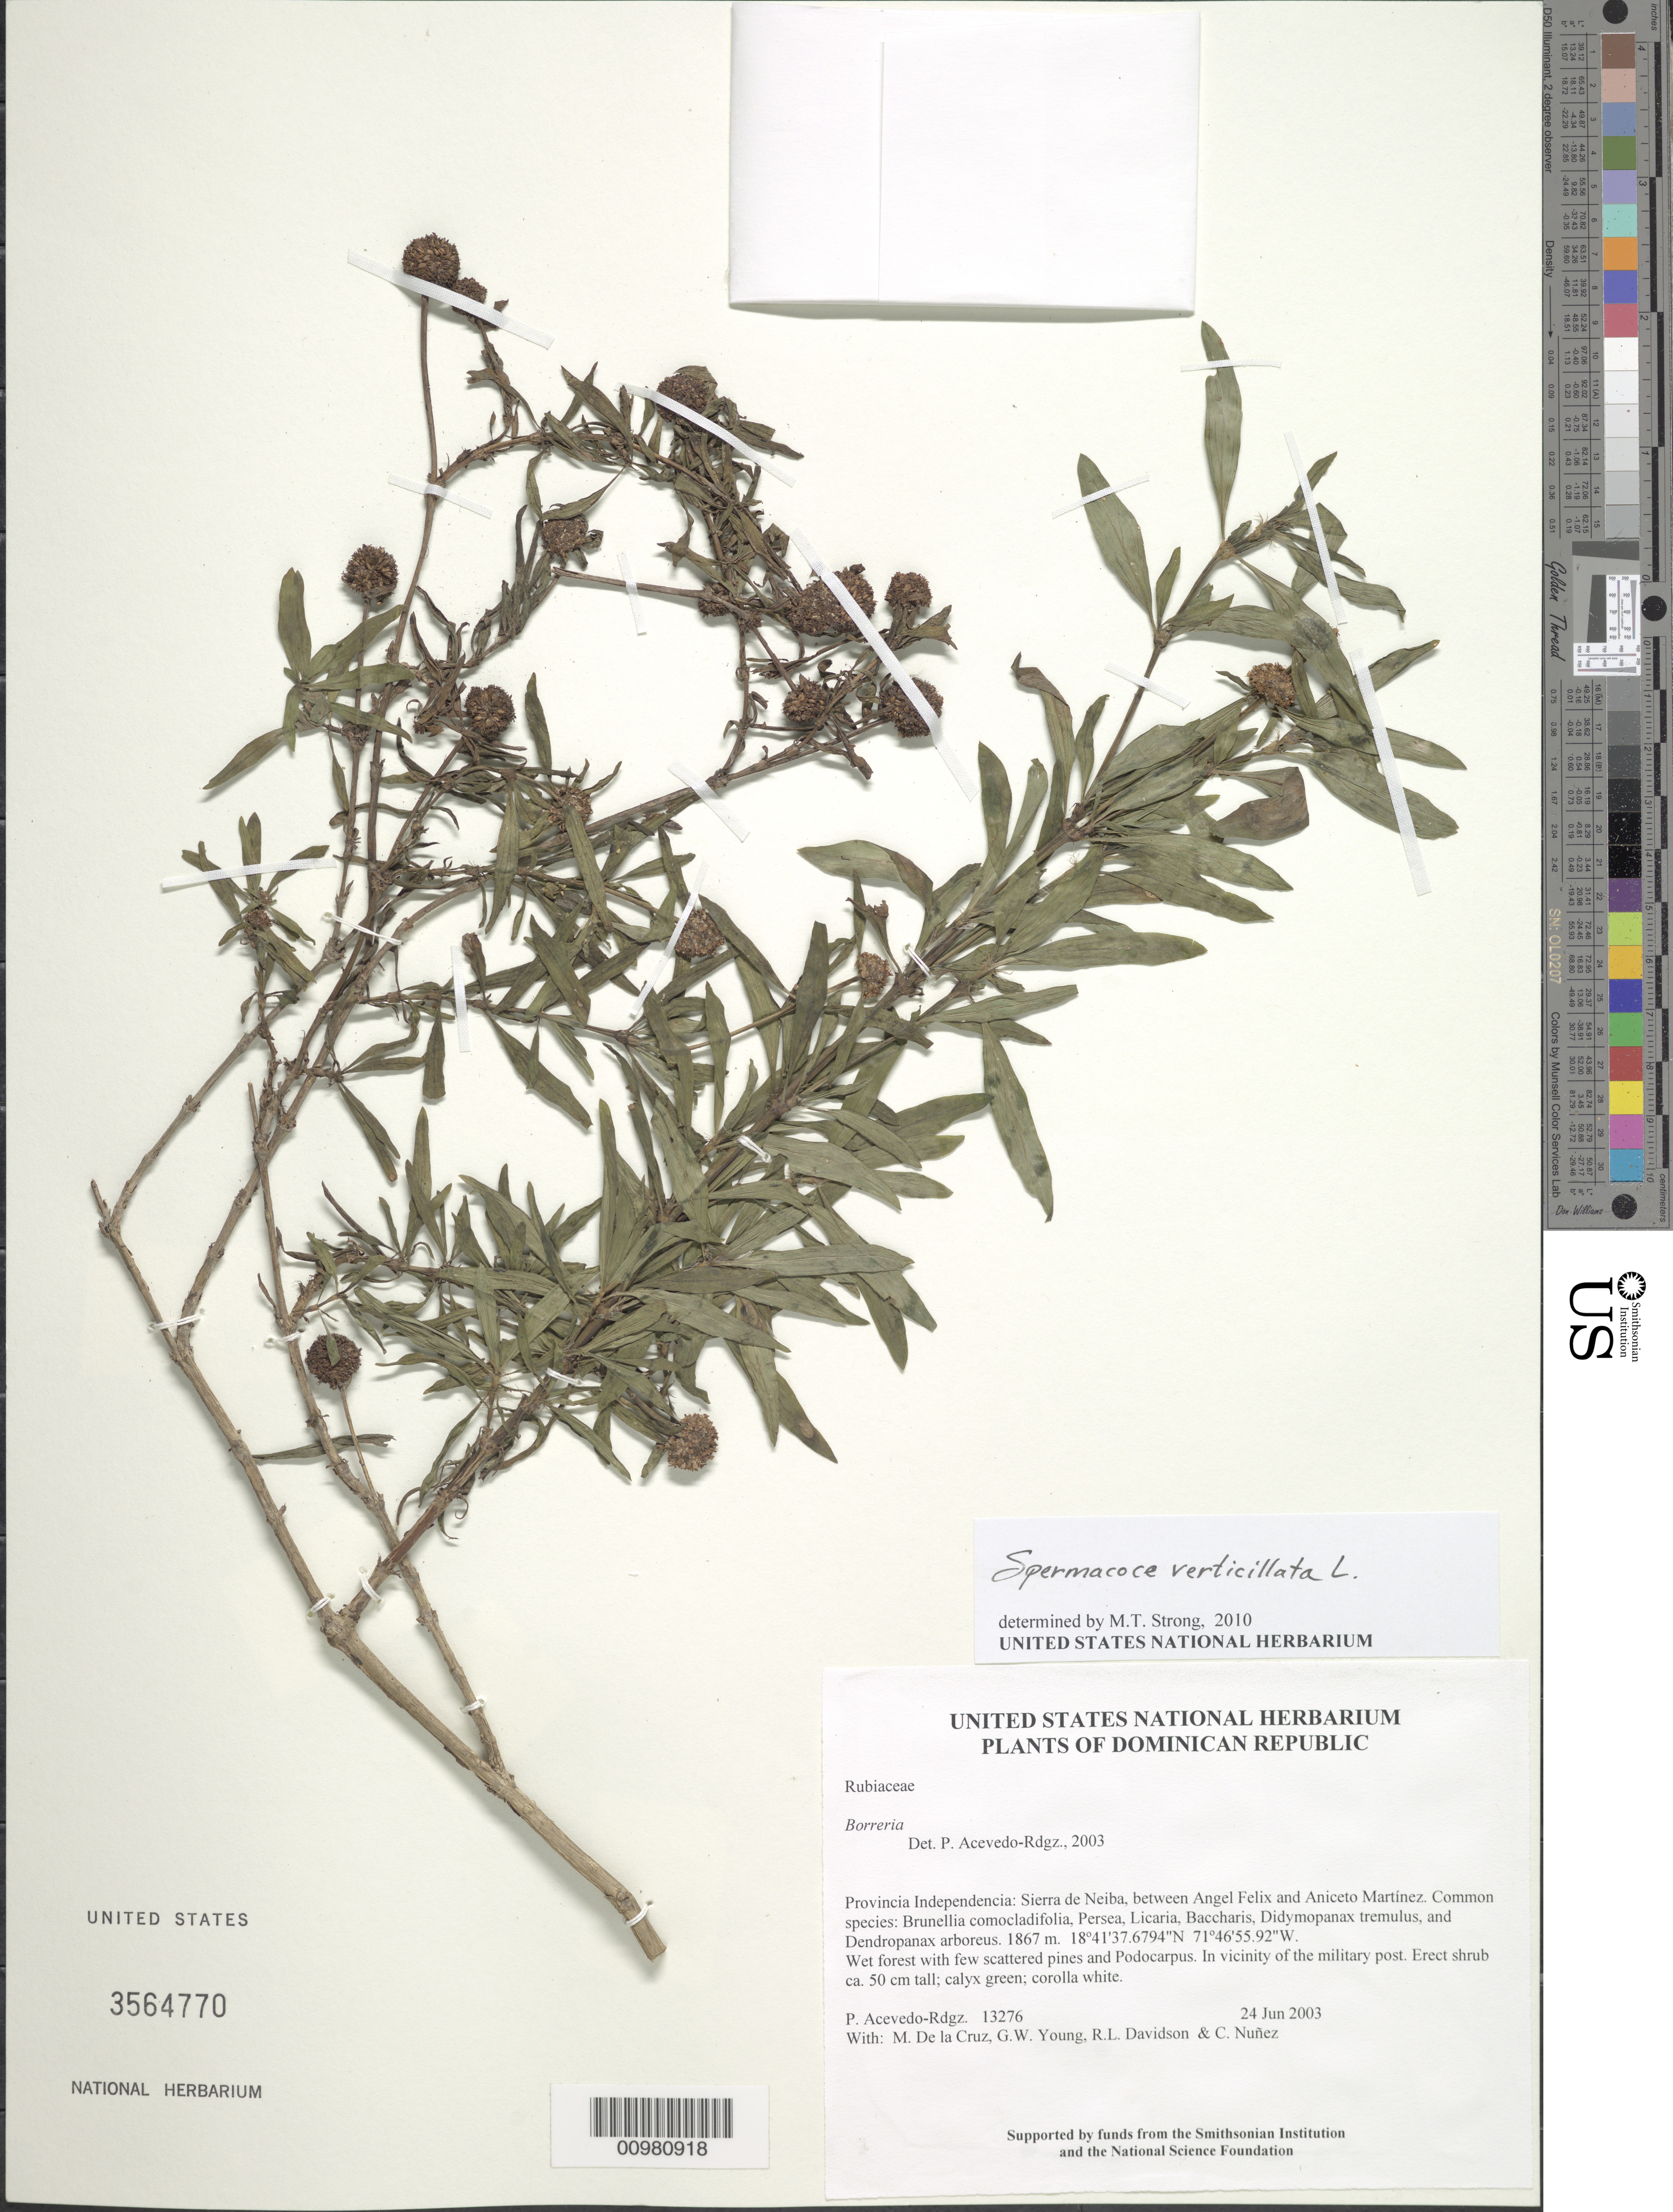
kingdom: Plantae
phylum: Tracheophyta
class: Magnoliopsida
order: Gentianales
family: Rubiaceae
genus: Spermacoce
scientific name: Spermacoce verticillata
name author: L.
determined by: Strong, M. T., (US), Smithsonian Institution - National Museum of Natural History (UNITED STATES)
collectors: P. Acevedo-Rodr., M. de la Cruz, J. Rawlins, G. Young, R. Davidson & C. Nunez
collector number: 13276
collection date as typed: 24 Jun 2003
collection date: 2003-06-24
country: Dominican Republic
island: Hispaniola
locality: Provincia Independencia: Sierra de Neiba, between Angel Felix and Aniceto Martínez. Common species: Brunellia comocladifolia, Persea, Licaria, Baccharis, Didymopanax tremulus, and Dendropanax arboreus.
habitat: Wet forest with few scattered pines and Podocarpus. In vicinity of the military post.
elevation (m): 1867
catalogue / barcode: US 3564770